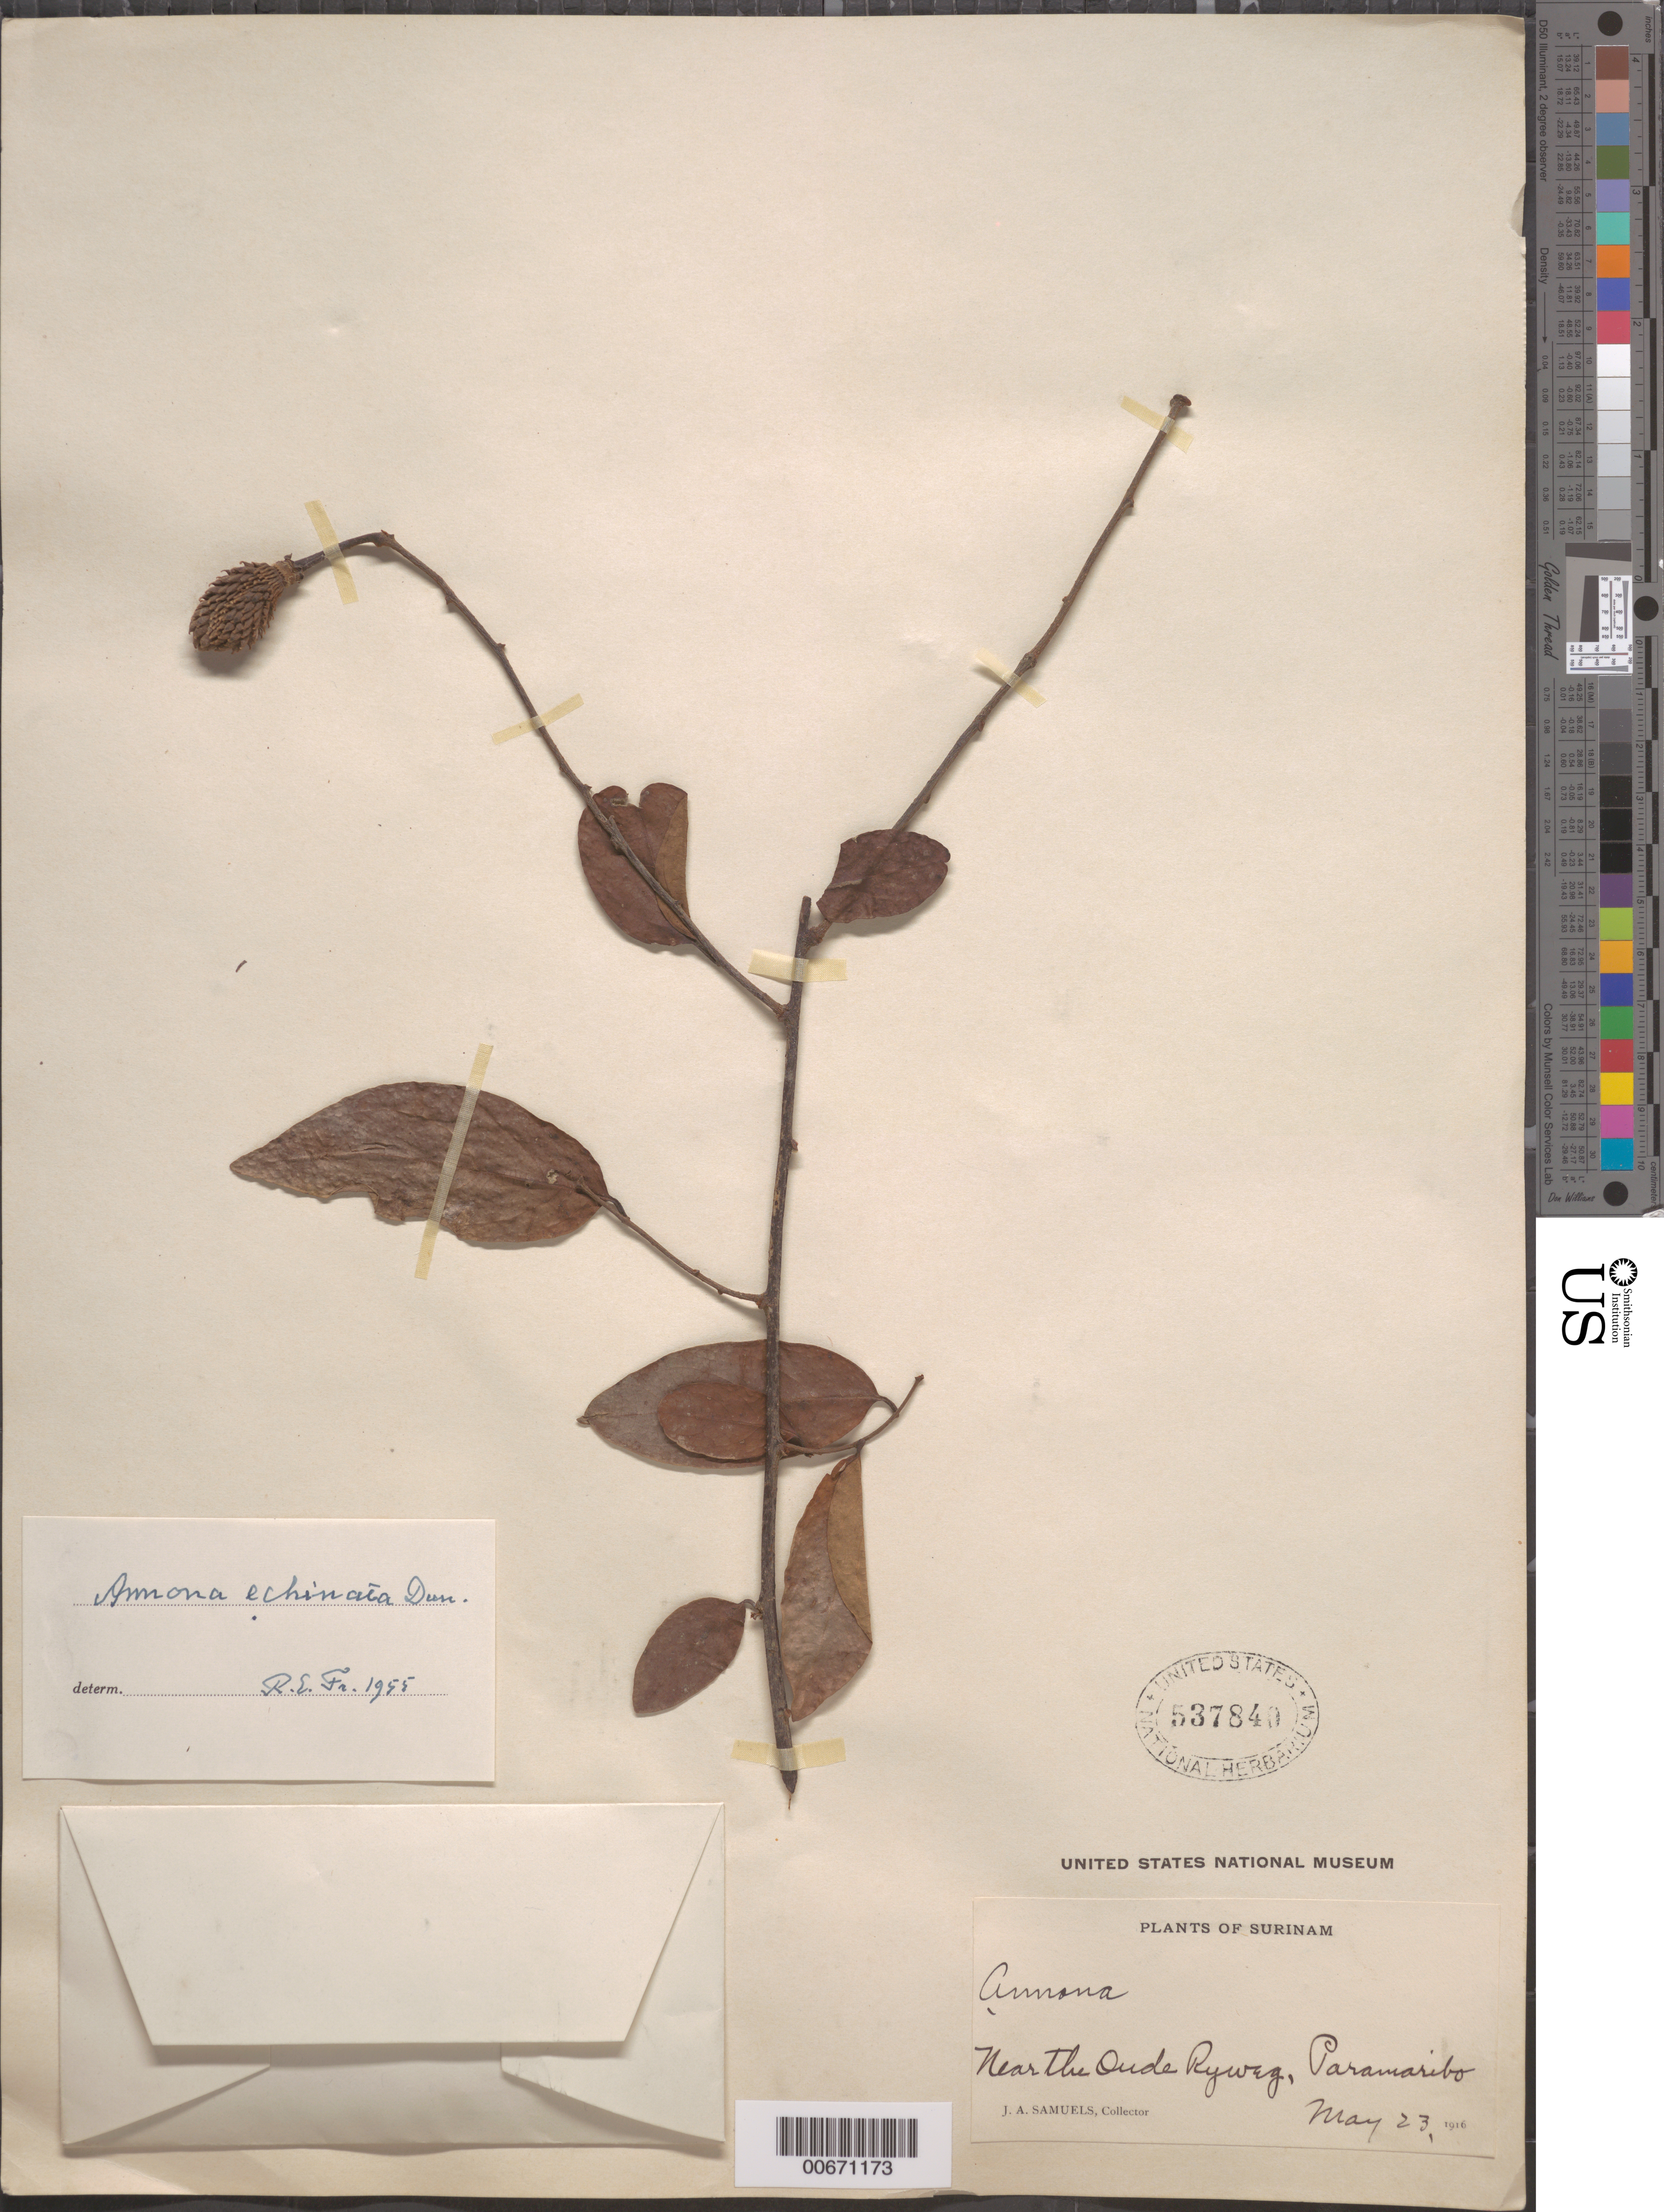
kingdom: Plantae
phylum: Tracheophyta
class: Magnoliopsida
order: Magnoliales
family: Annonaceae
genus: Annona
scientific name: Annona echinata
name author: Dunal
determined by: Fries, R. E.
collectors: J. A. Samuels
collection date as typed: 23-May-16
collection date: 1916-05-23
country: Suriname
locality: Paramaribo, Oude Ryweg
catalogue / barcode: US 537840